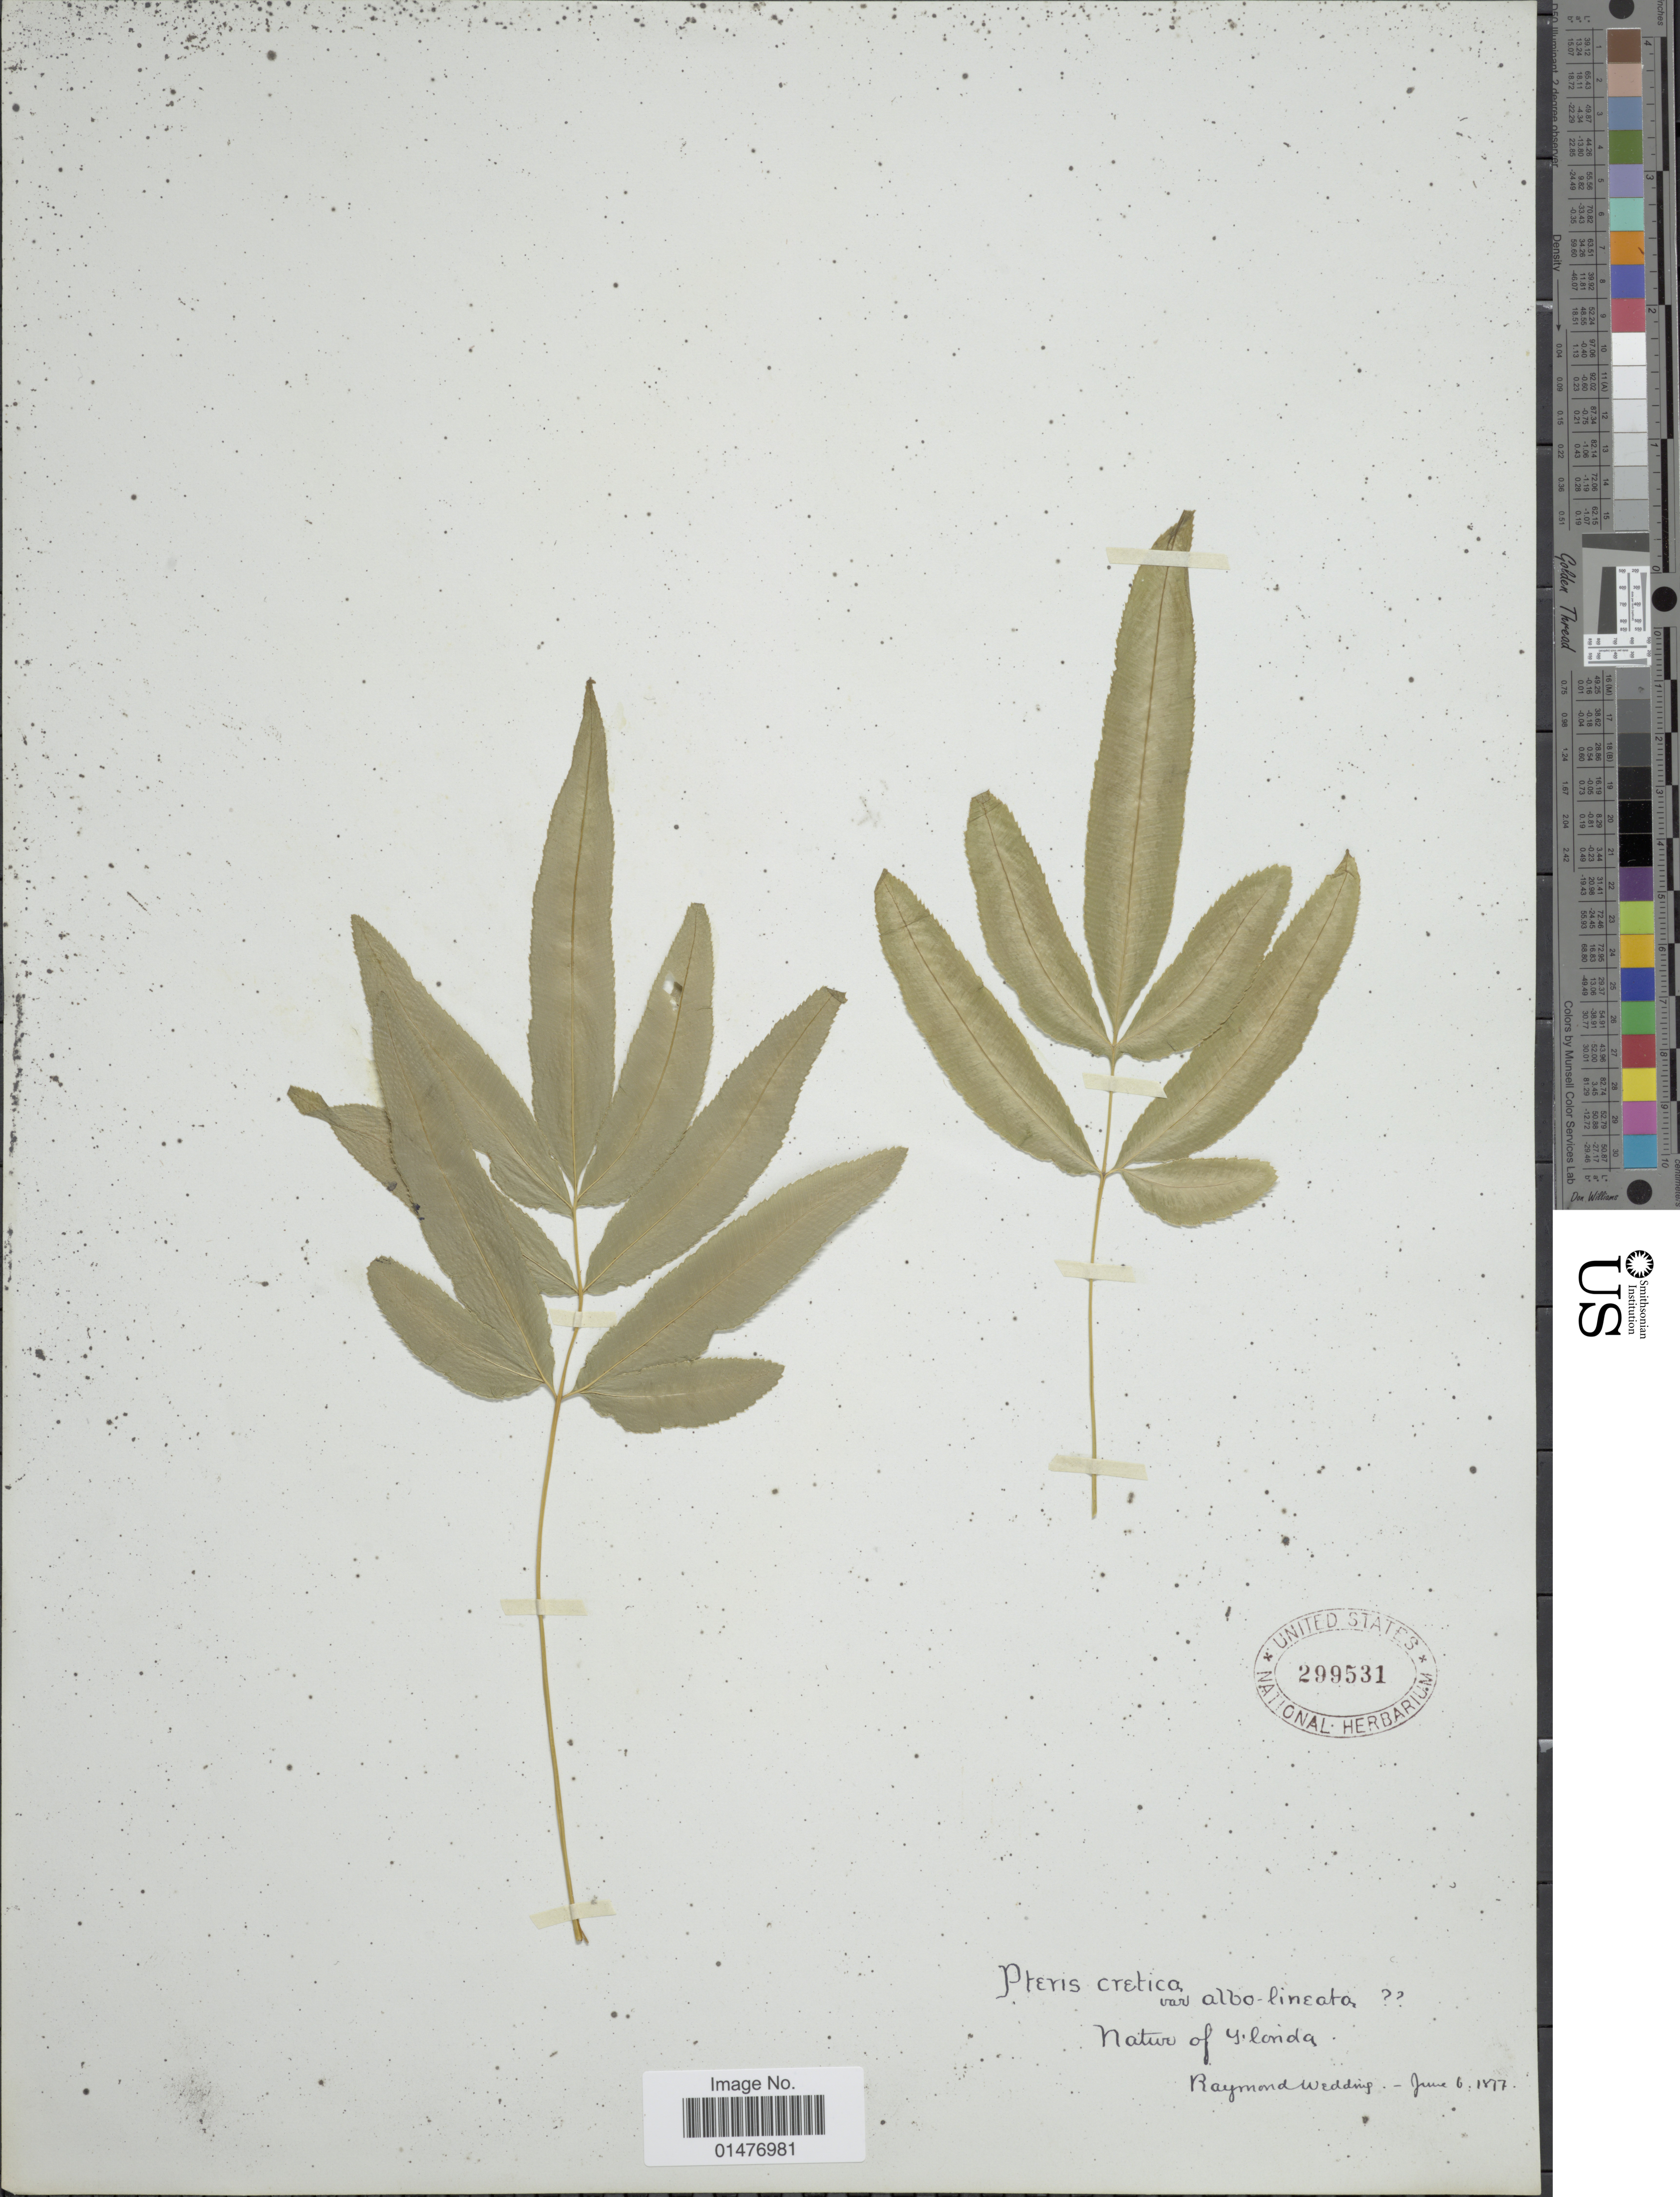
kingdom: Plantae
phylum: Tracheophyta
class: Polypodiopsida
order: Polypodiales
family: Pteridaceae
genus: Pteris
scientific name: Pteris cretica var. albolineata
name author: Hook.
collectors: R. Wedding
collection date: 1877-06-06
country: United States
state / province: Florida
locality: Nature of Florida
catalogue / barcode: US 299531